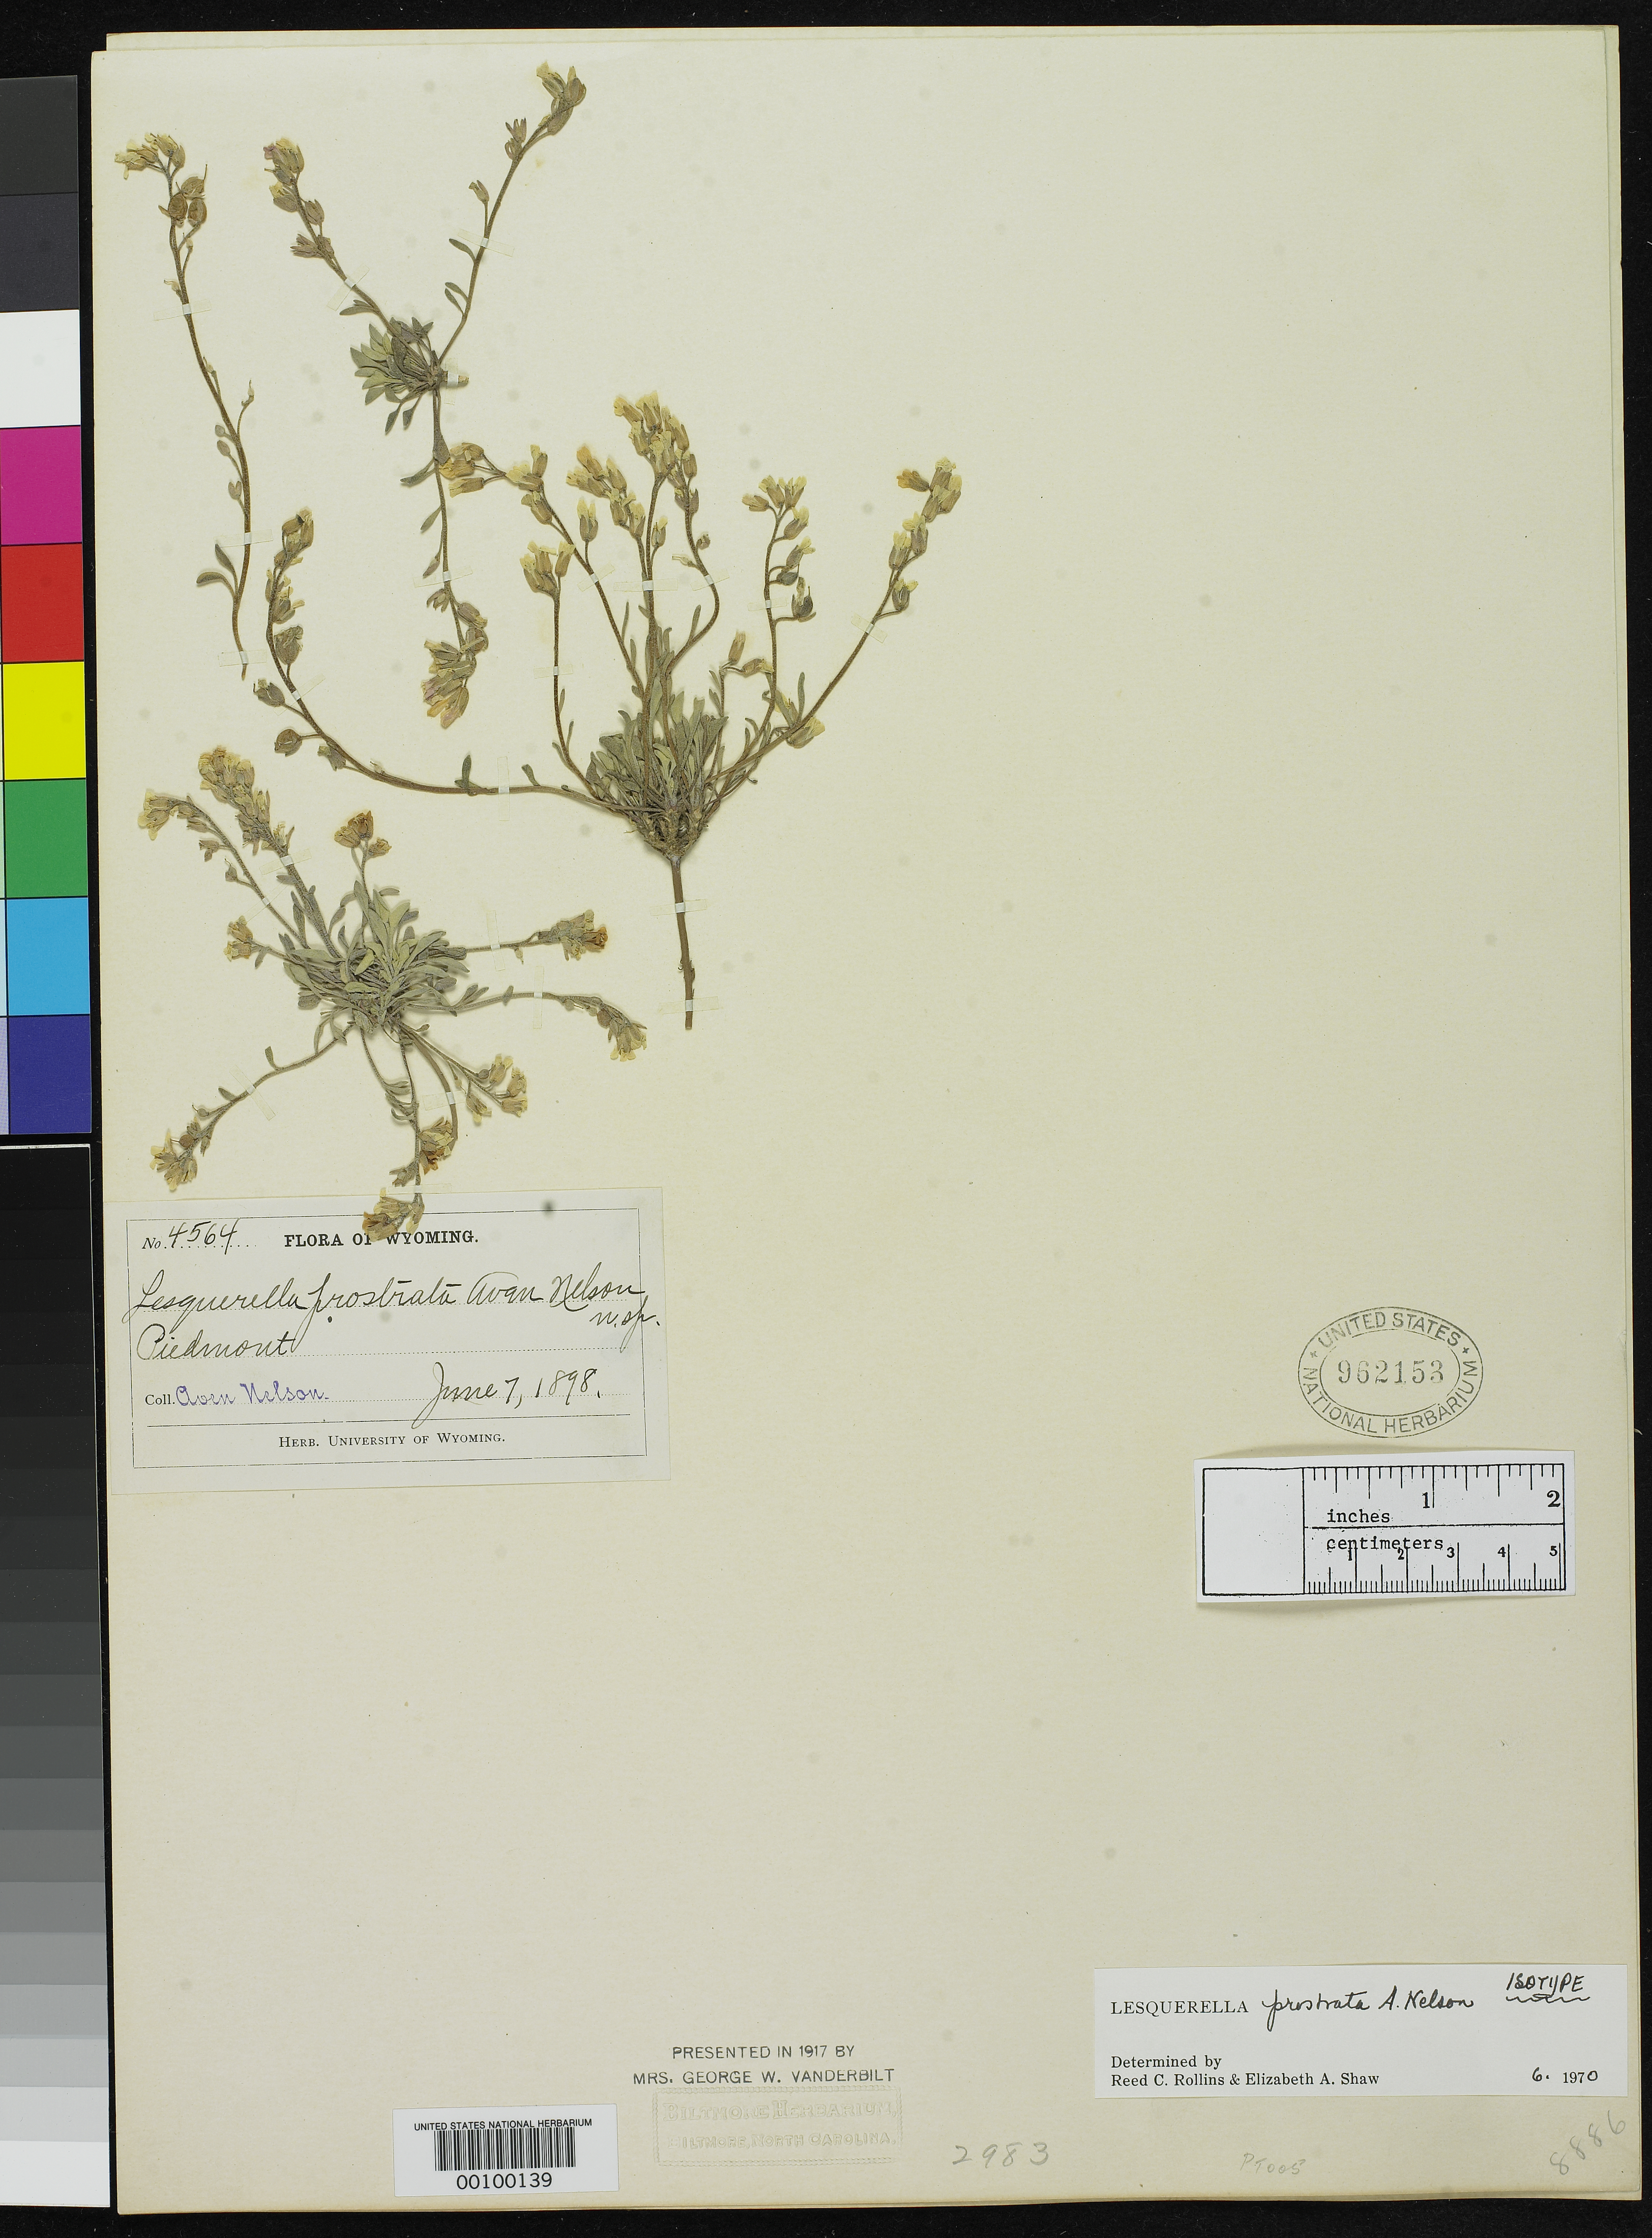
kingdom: Plantae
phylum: Tracheophyta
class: Magnoliopsida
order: Brassicales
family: Brassicaceae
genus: Lesquerella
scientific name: Lesquerella prostrata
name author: A. Nelson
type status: Isotype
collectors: A. Nelson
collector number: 4564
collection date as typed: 07 Jun 1898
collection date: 1898-06-07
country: United States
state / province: Wyoming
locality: Piedmont.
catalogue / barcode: US 962153